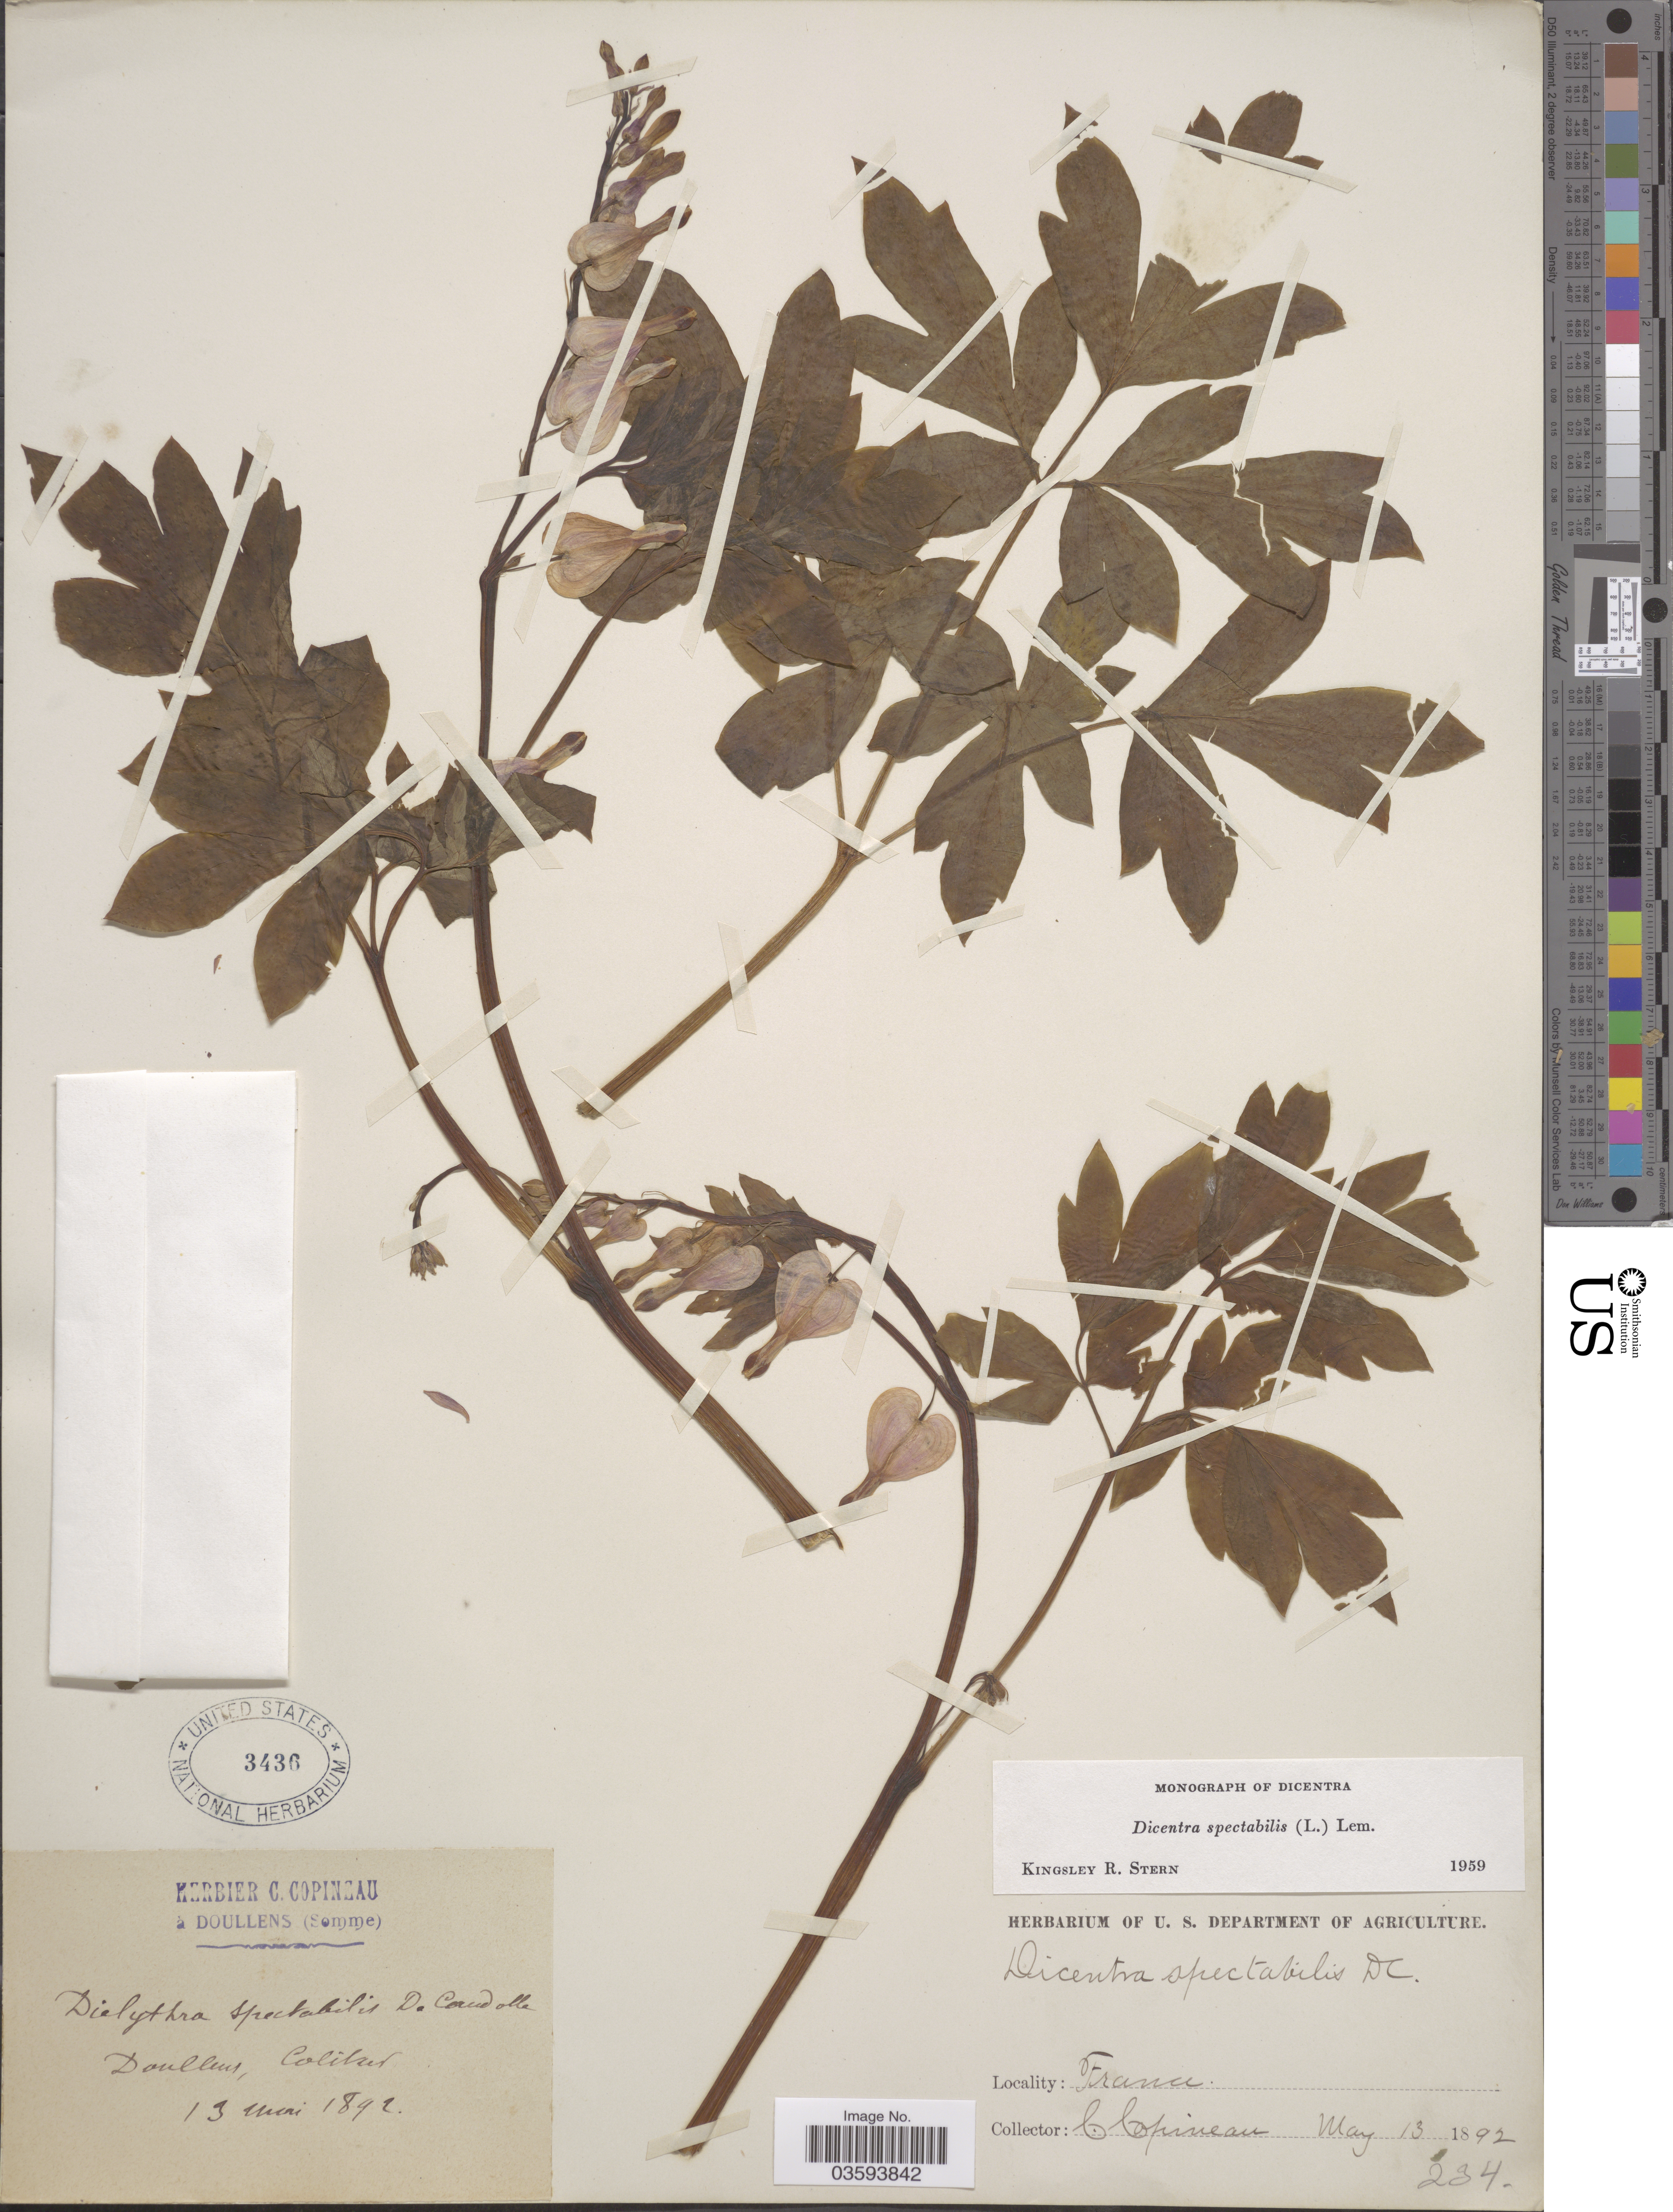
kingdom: Plantae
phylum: Tracheophyta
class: Magnoliopsida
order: Ranunculales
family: Papaveraceae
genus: Lamprocapnos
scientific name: Lamprocapnos spectabilis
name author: (L.) Fukuhara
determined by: Strong, M. T., (US), Smithsonian Institution - National Museum of Natural History (UNITED STATES)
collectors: C. Copineau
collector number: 234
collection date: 1892-05-13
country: France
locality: Doullens, Colibus.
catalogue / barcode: US 3436